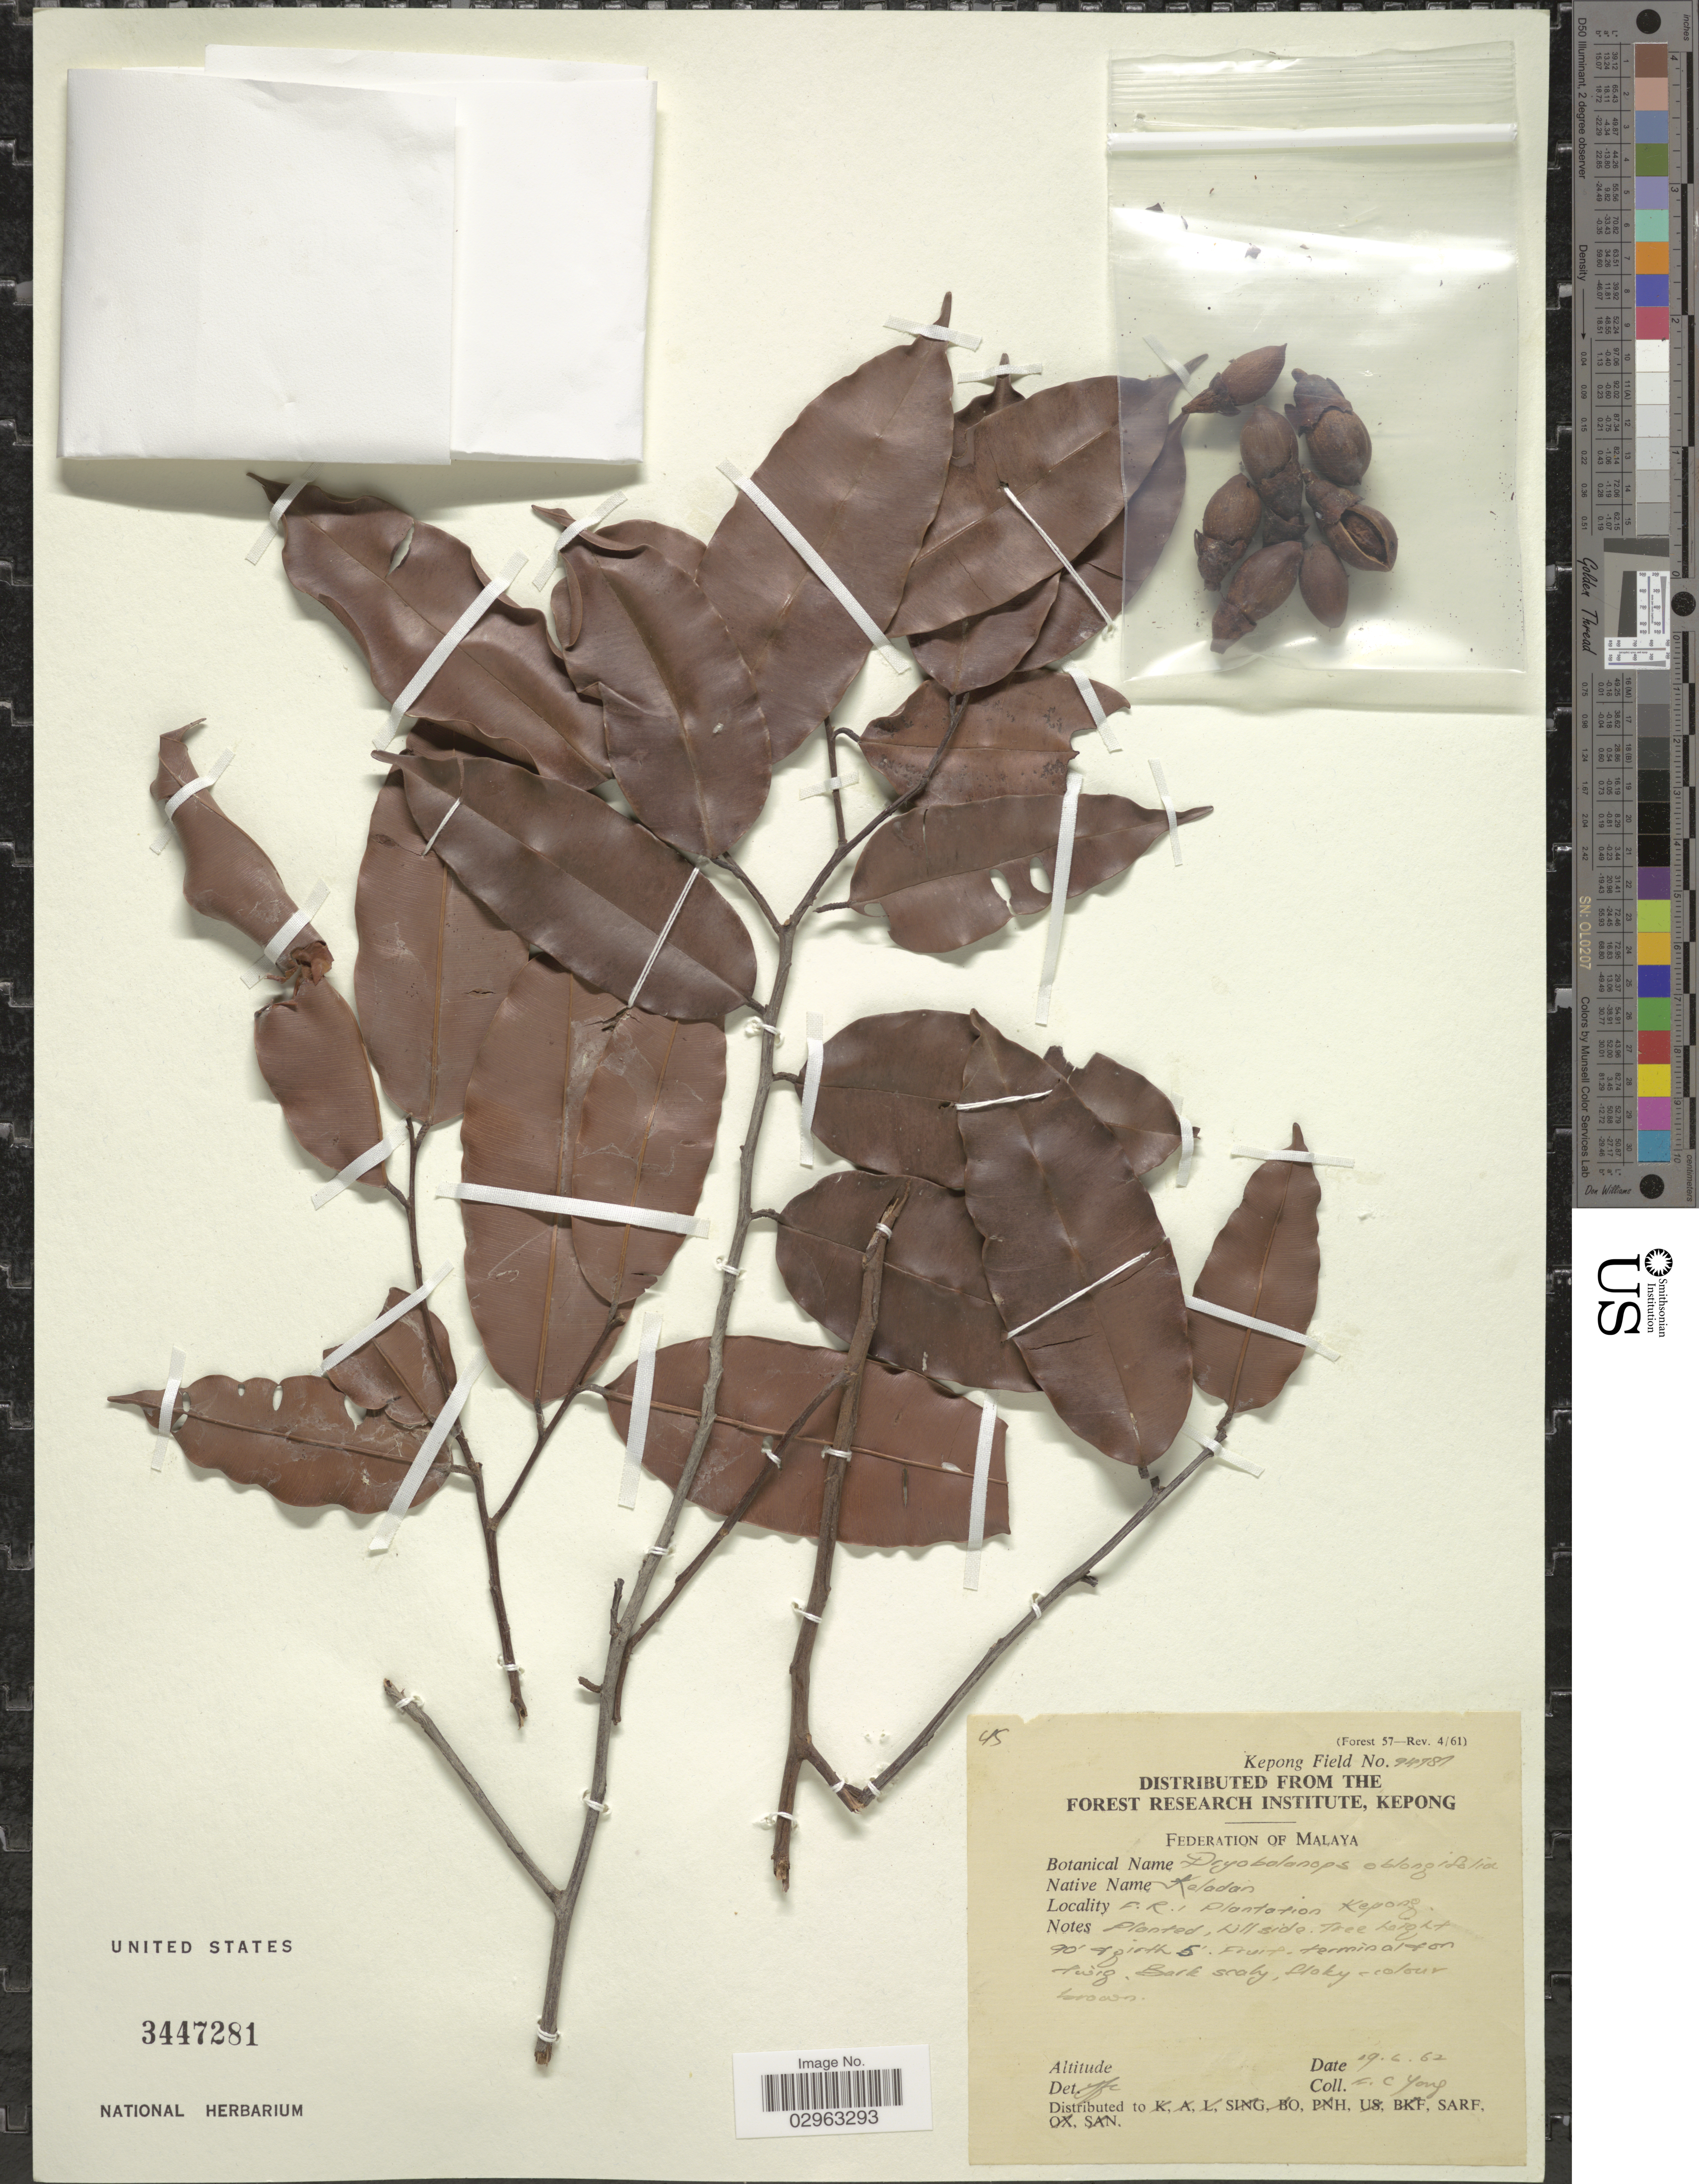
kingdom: Plantae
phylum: Tracheophyta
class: Magnoliopsida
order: Malvales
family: Dipterocarpaceae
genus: Dryobalanops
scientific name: Dryobalanops oblongifolia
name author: Dyer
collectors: C. Yong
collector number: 94781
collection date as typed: Transcribed d/m/y: 19/6/62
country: Malaysia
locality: Federation of Malaya, F.R., Plantation Kepong.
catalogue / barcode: US 3447281